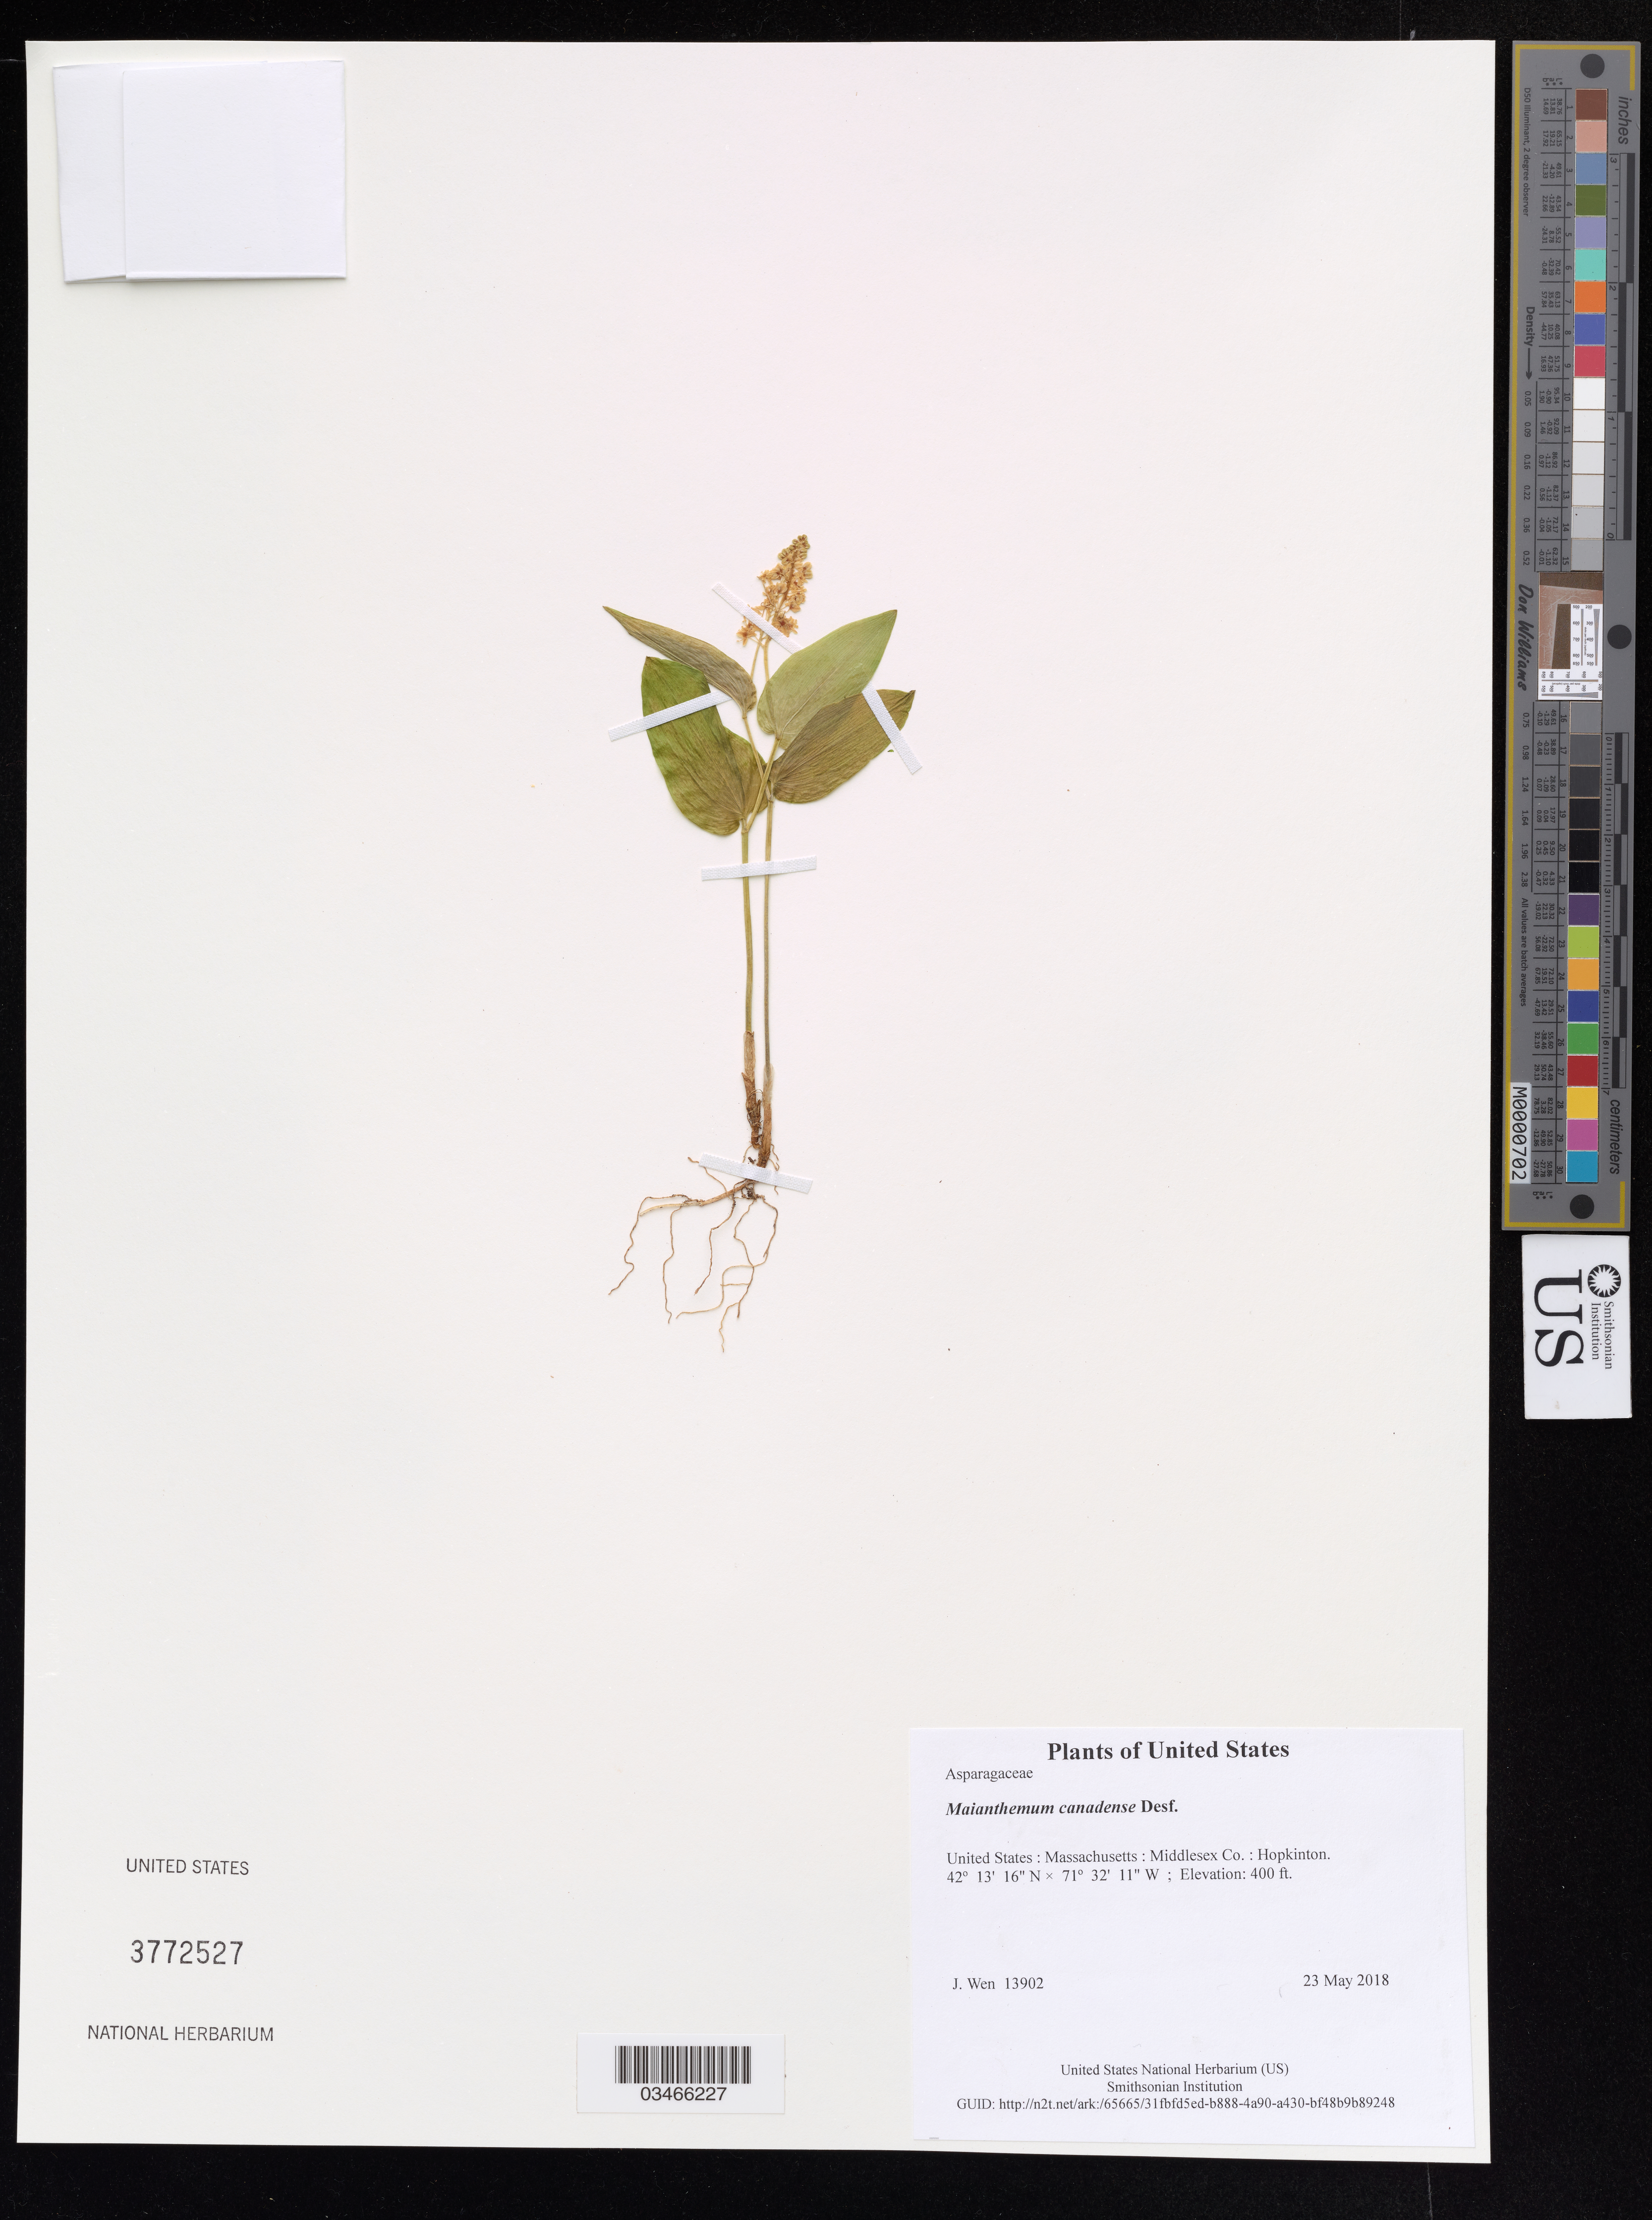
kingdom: Plantae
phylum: Tracheophyta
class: Liliopsida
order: Asparagales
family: Asparagaceae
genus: Maianthemum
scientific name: Maianthemum canadense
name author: Desf.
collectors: J. Wen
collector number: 13902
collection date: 2018-05-23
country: United States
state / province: Massachusetts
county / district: Middlesex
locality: Hopkinton.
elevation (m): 122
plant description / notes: Fruits collected for FDA.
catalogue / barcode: US 3772527